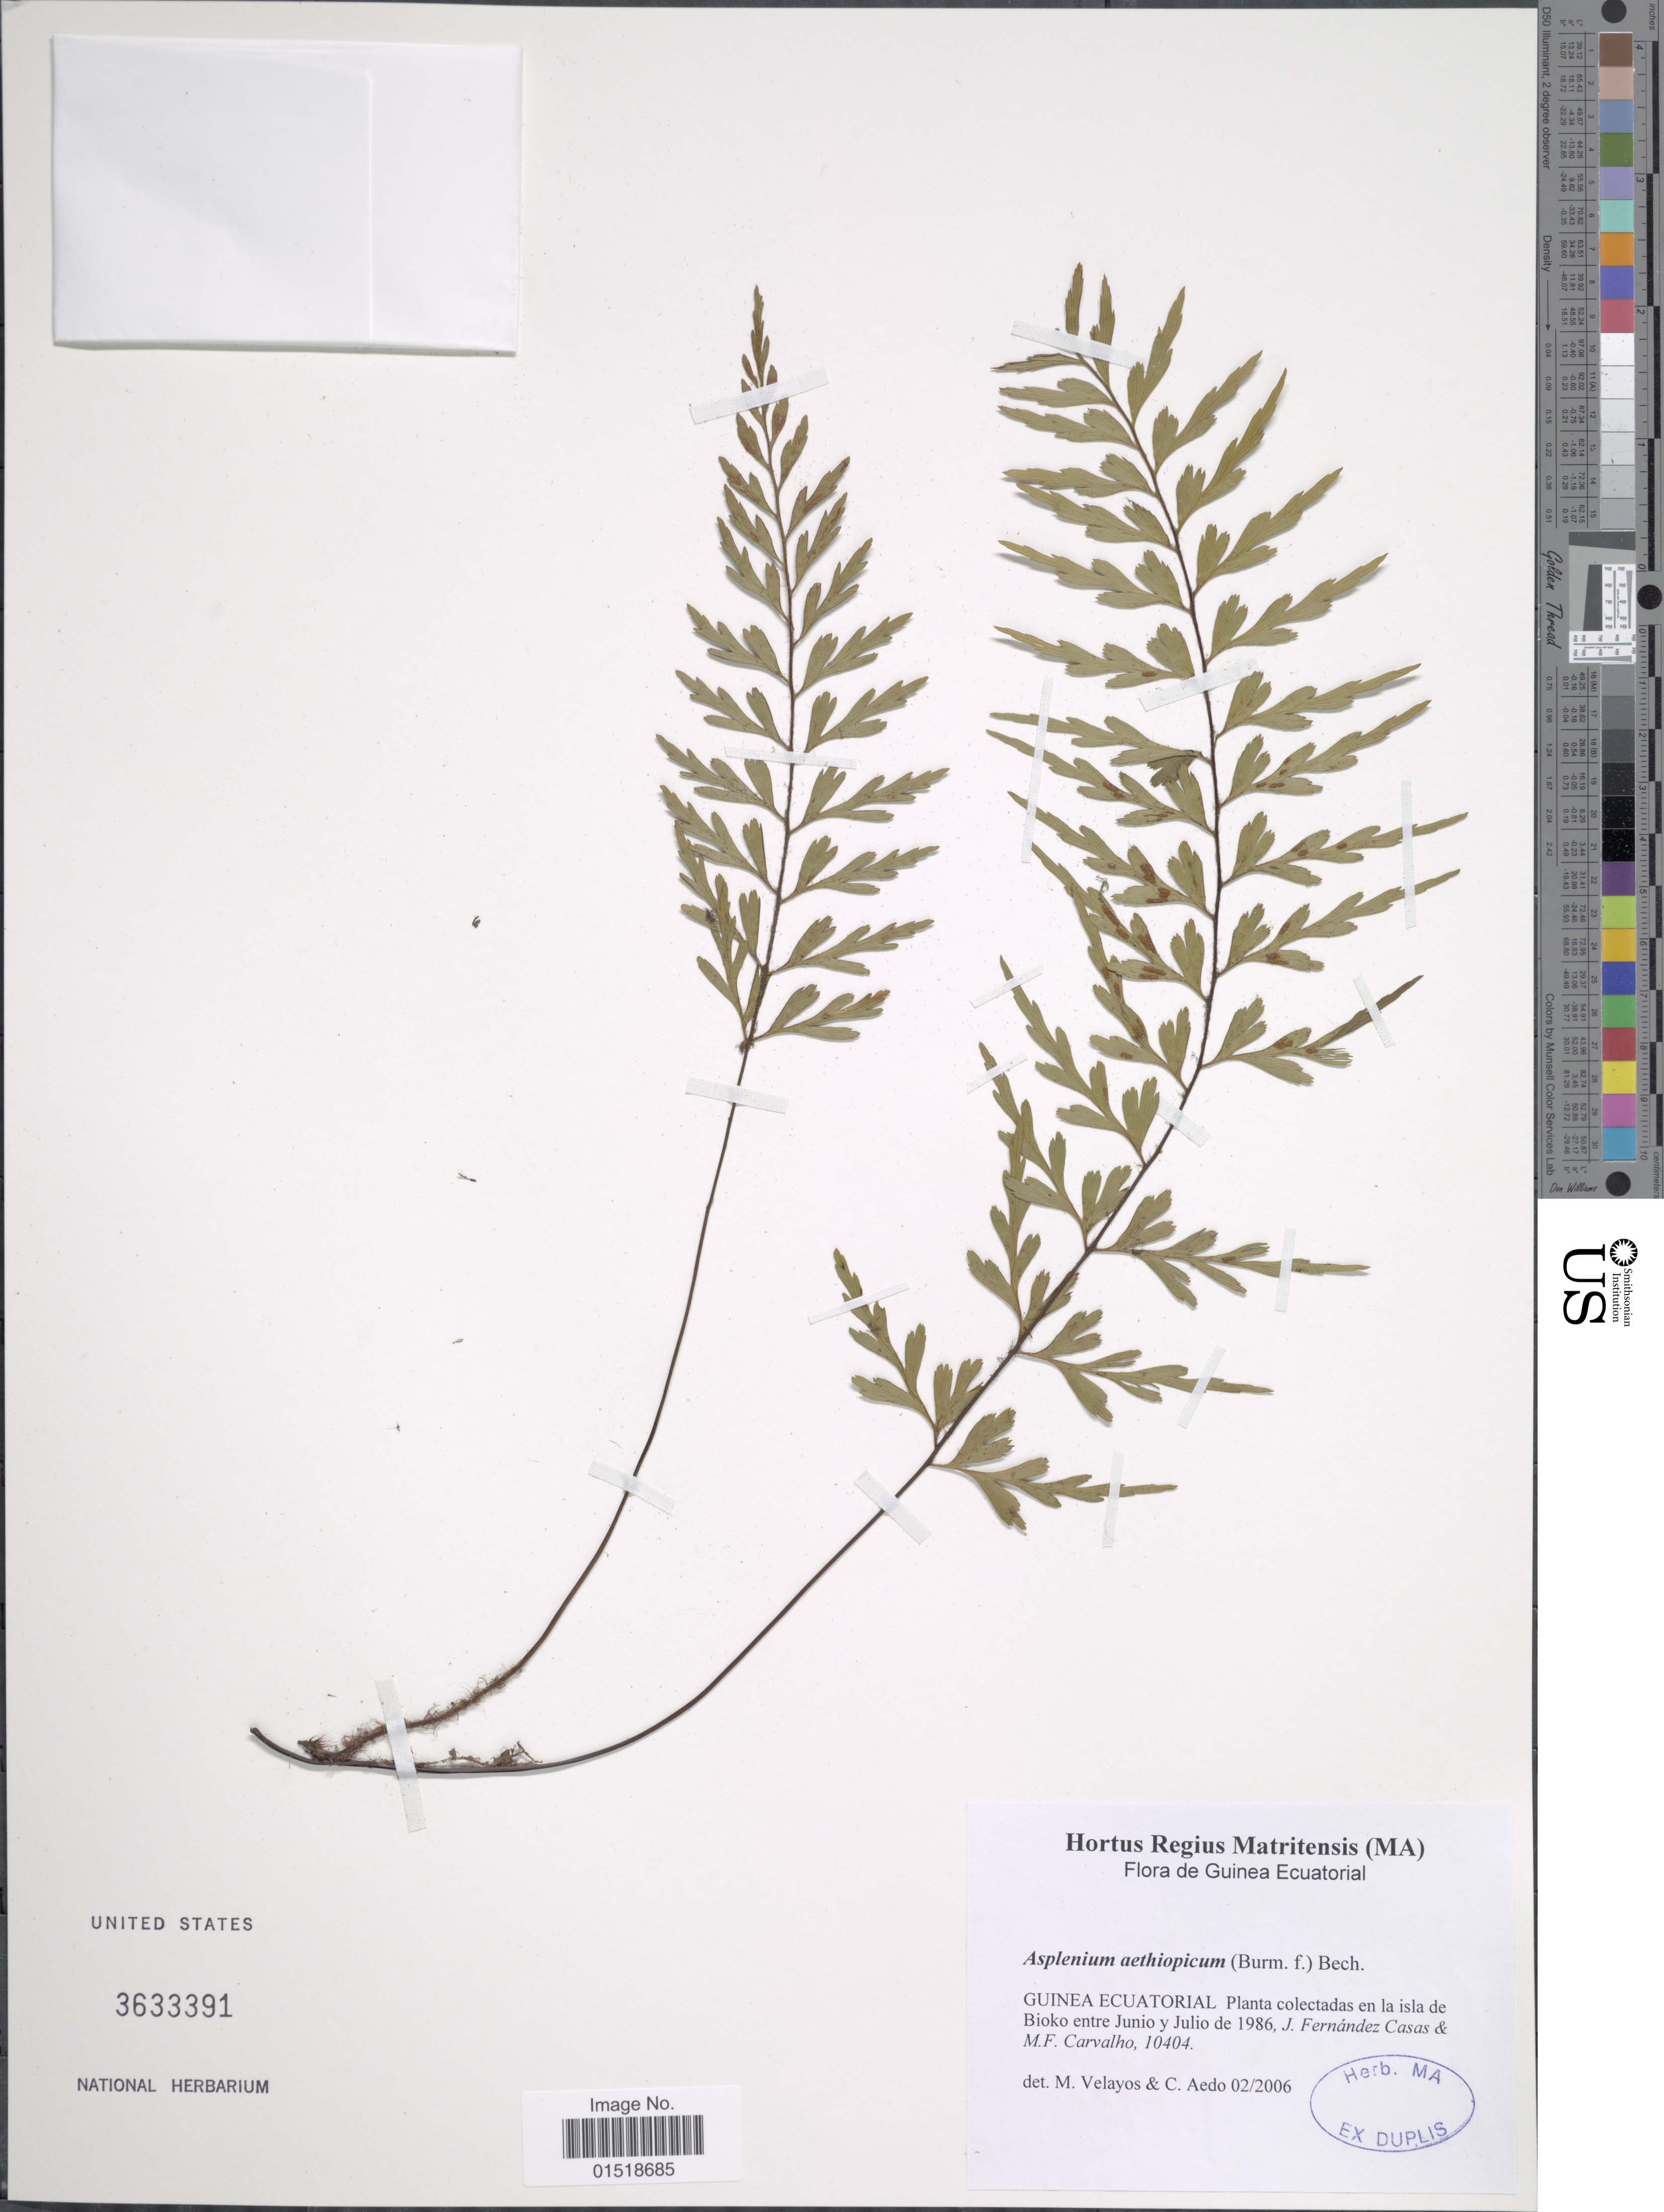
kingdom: Plantae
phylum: Tracheophyta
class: Polypodiopsida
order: Polypodiales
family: Aspleniaceae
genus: Asplenium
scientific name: Asplenium aethiopicum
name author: (Burm. f.) Bech.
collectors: J. Casas & M. F. Carvalho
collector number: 10404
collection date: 1986-06/1986-07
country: Equatorial Guinea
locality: Planta colectadas en la isla de Bioko entre.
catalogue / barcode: US 3633391